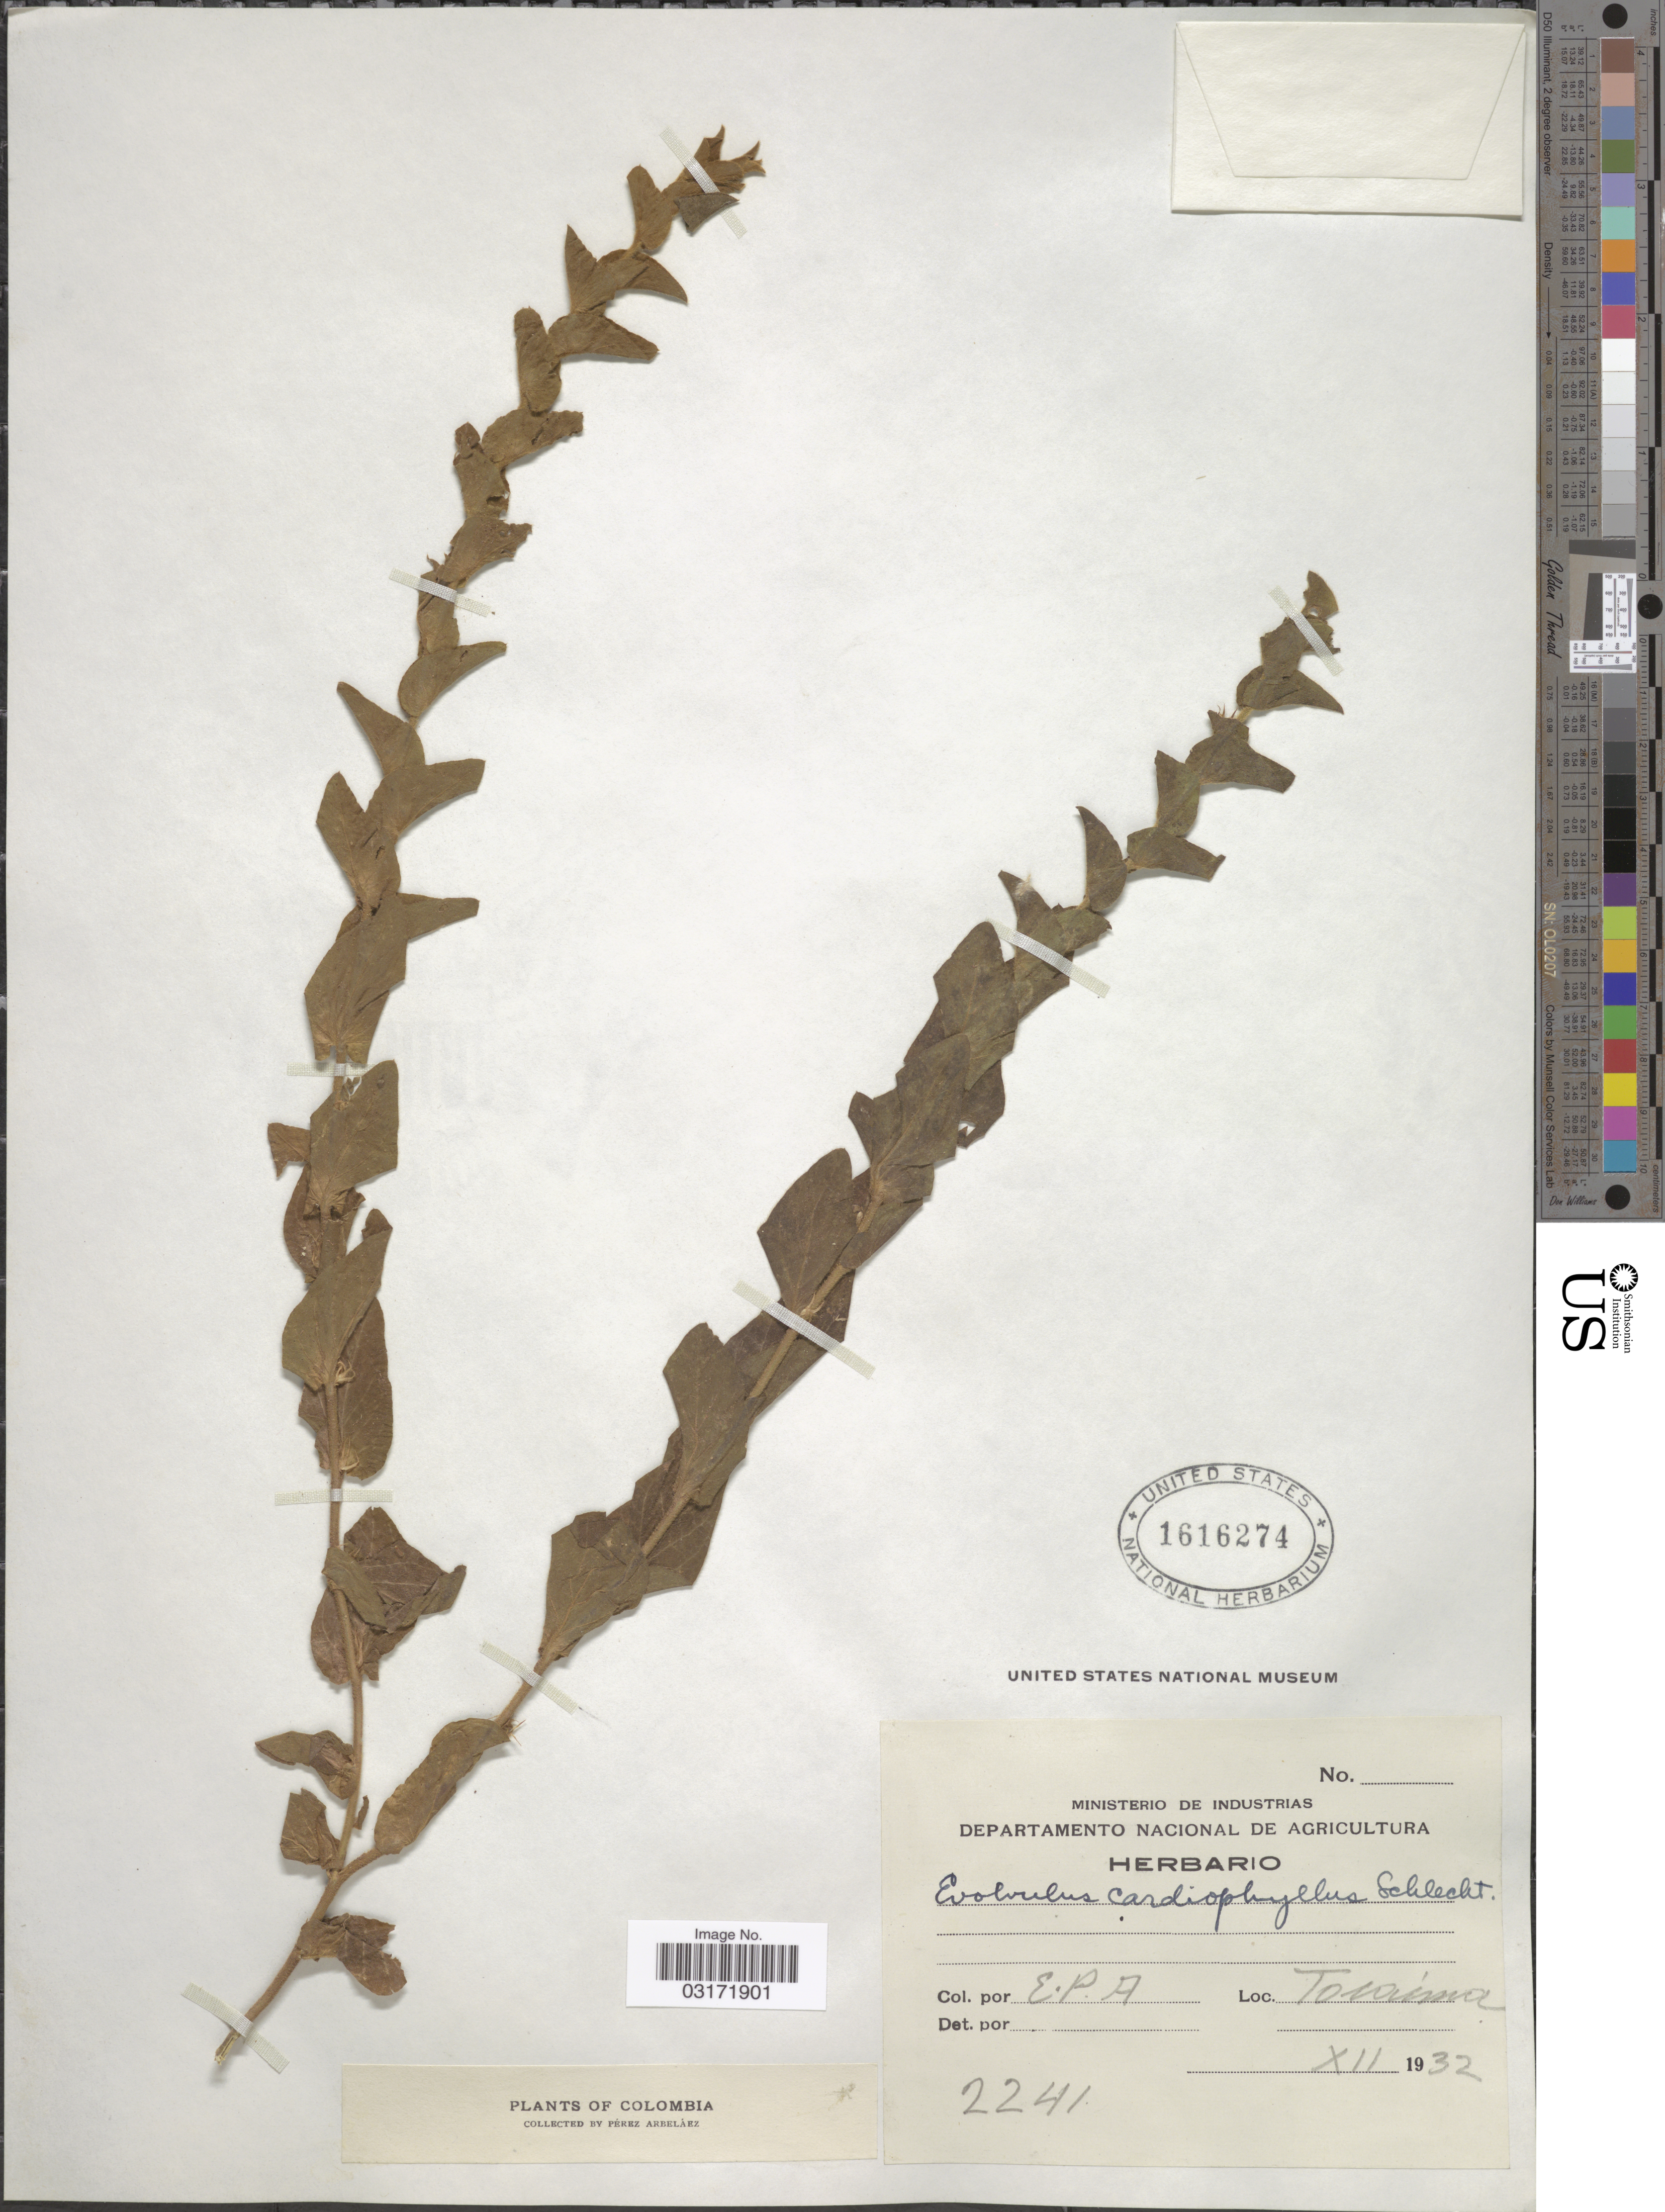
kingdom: Plantae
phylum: Tracheophyta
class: Magnoliopsida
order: Solanales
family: Convolvulaceae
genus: Evolvulus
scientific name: Evolvulus cardiophyllus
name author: Schltdl.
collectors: E. Pérez Arbeláez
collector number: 2241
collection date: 1932-12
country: Colombia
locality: Tocaima.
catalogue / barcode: US 1616274